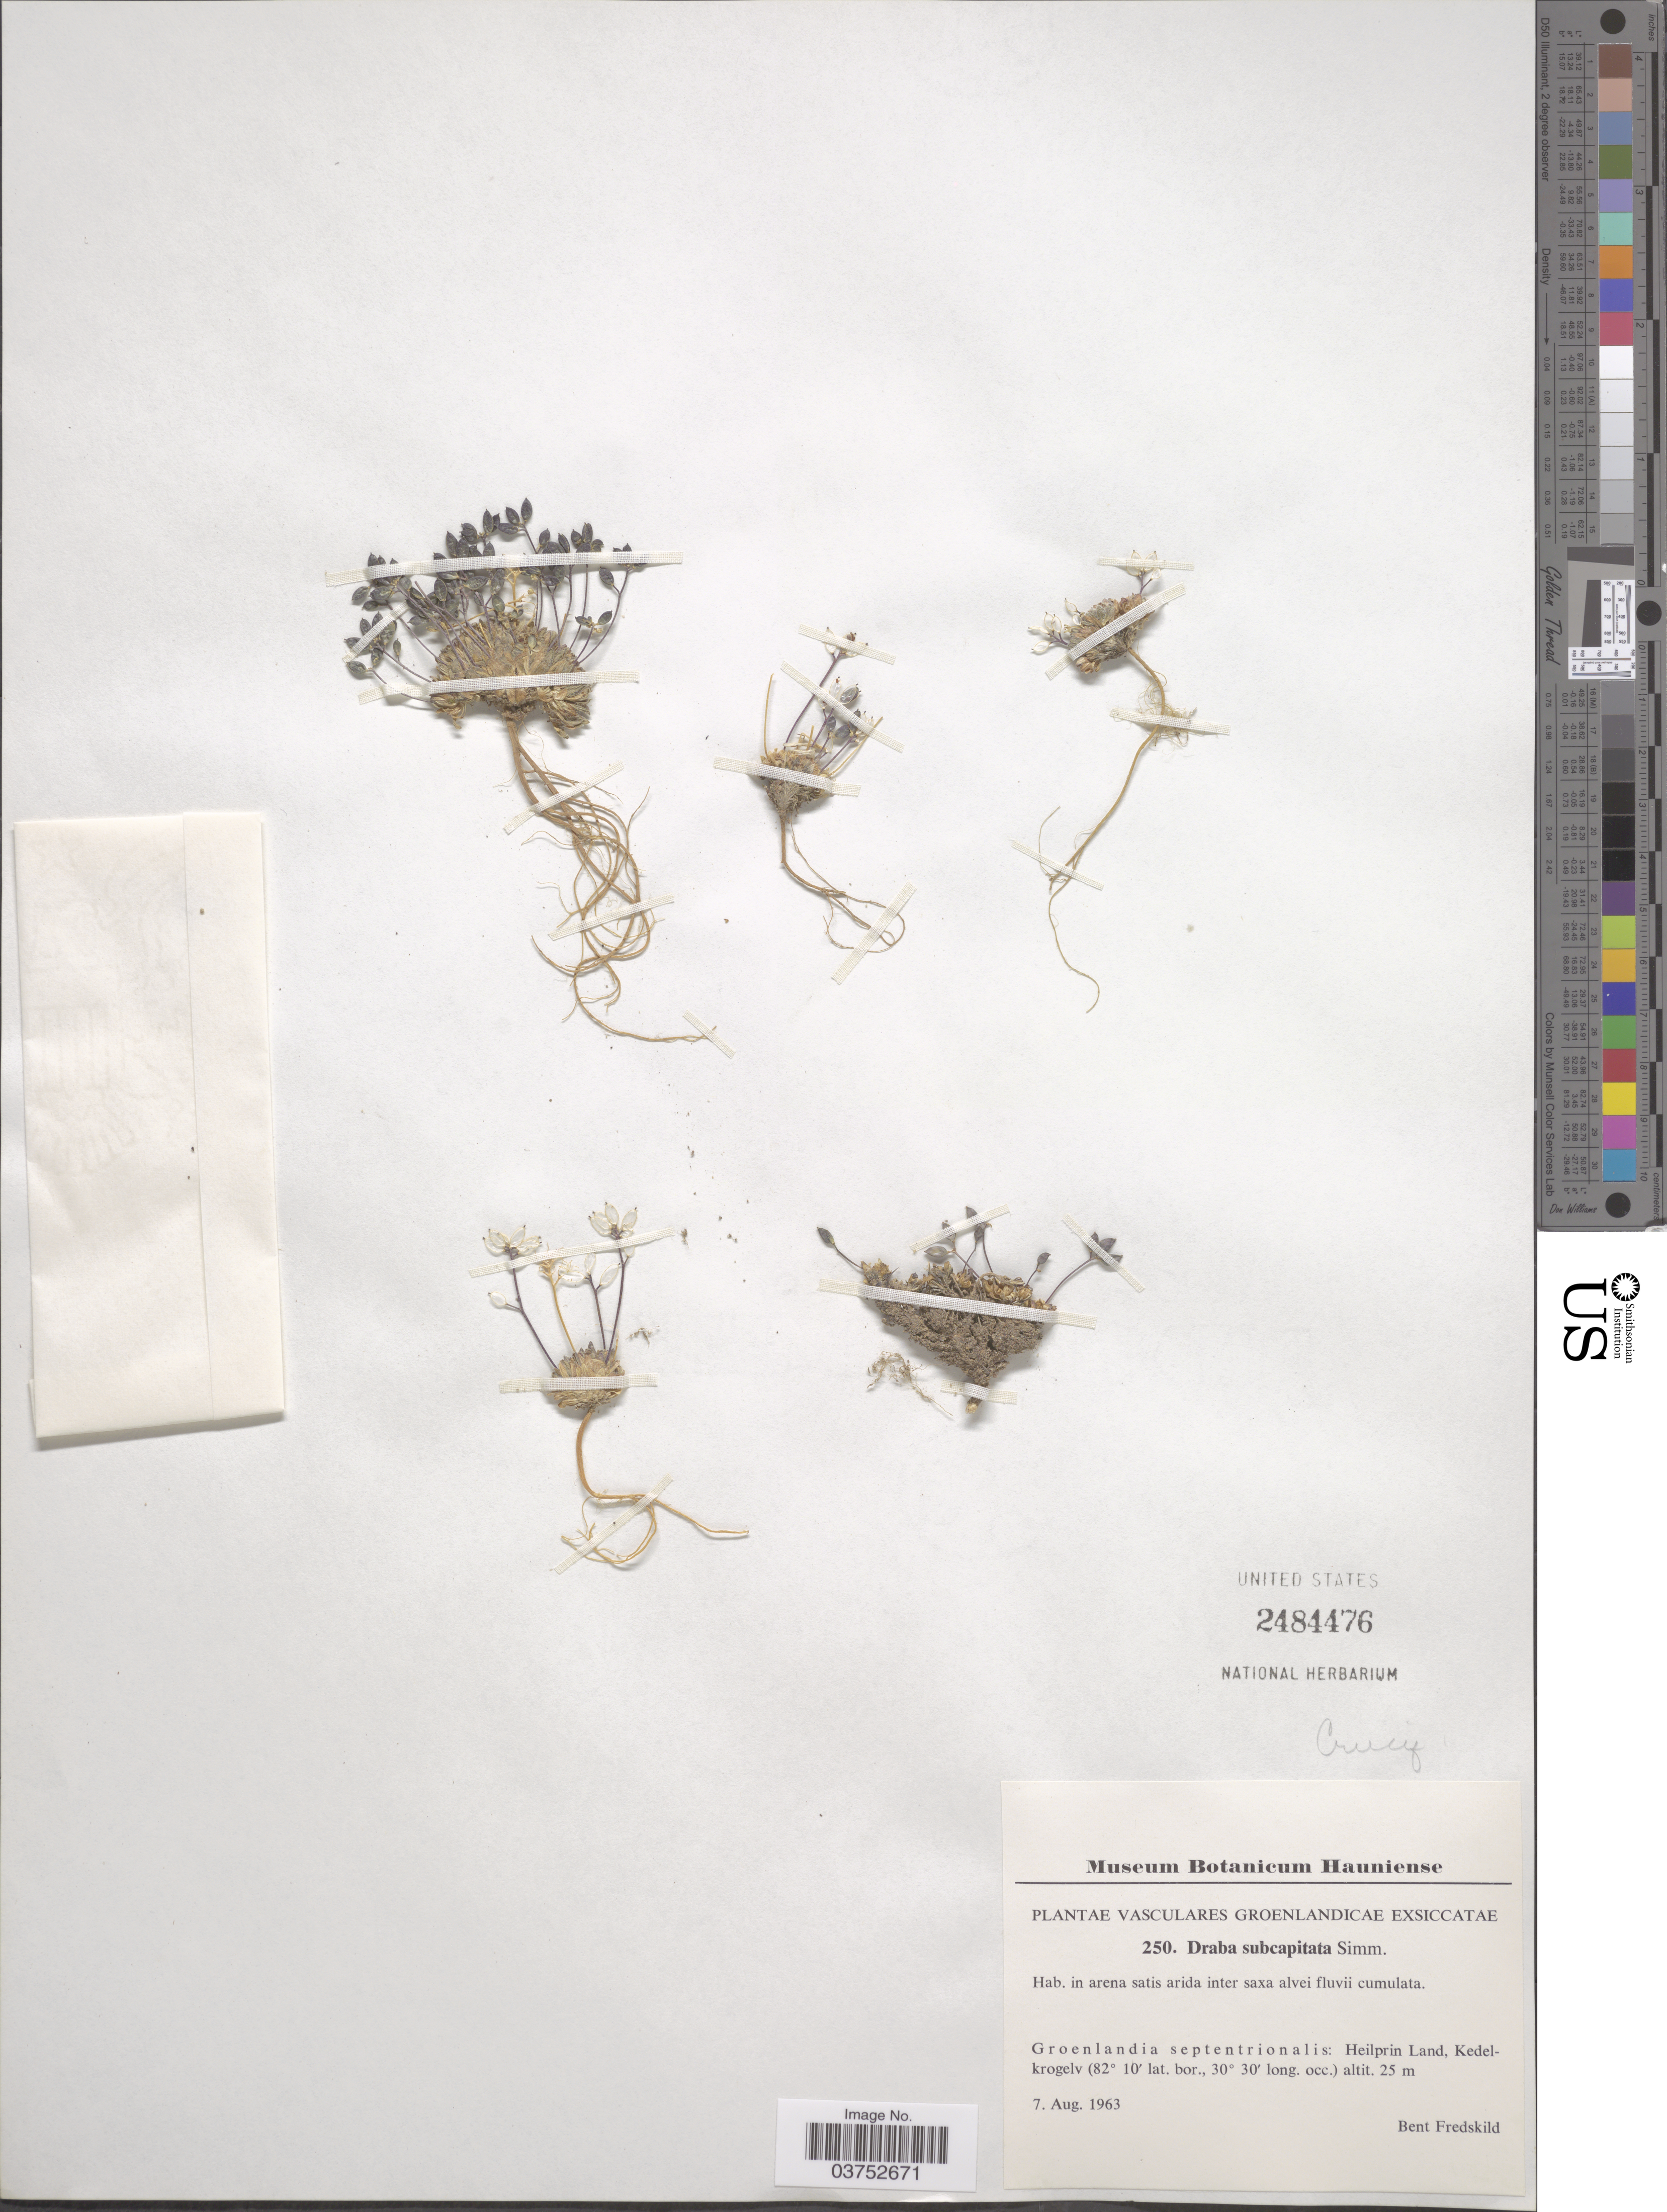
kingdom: Plantae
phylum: Tracheophyta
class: Magnoliopsida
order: Brassicales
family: Brassicaceae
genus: Draba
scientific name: Draba subcapitata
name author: (A. Gray) Simmons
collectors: B. Fredskild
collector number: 250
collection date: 1963-08-07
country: Greenland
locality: Groenlandia septentrionalis: Heilprin Land, Kedelkrogelv.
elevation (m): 25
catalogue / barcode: US 2484476